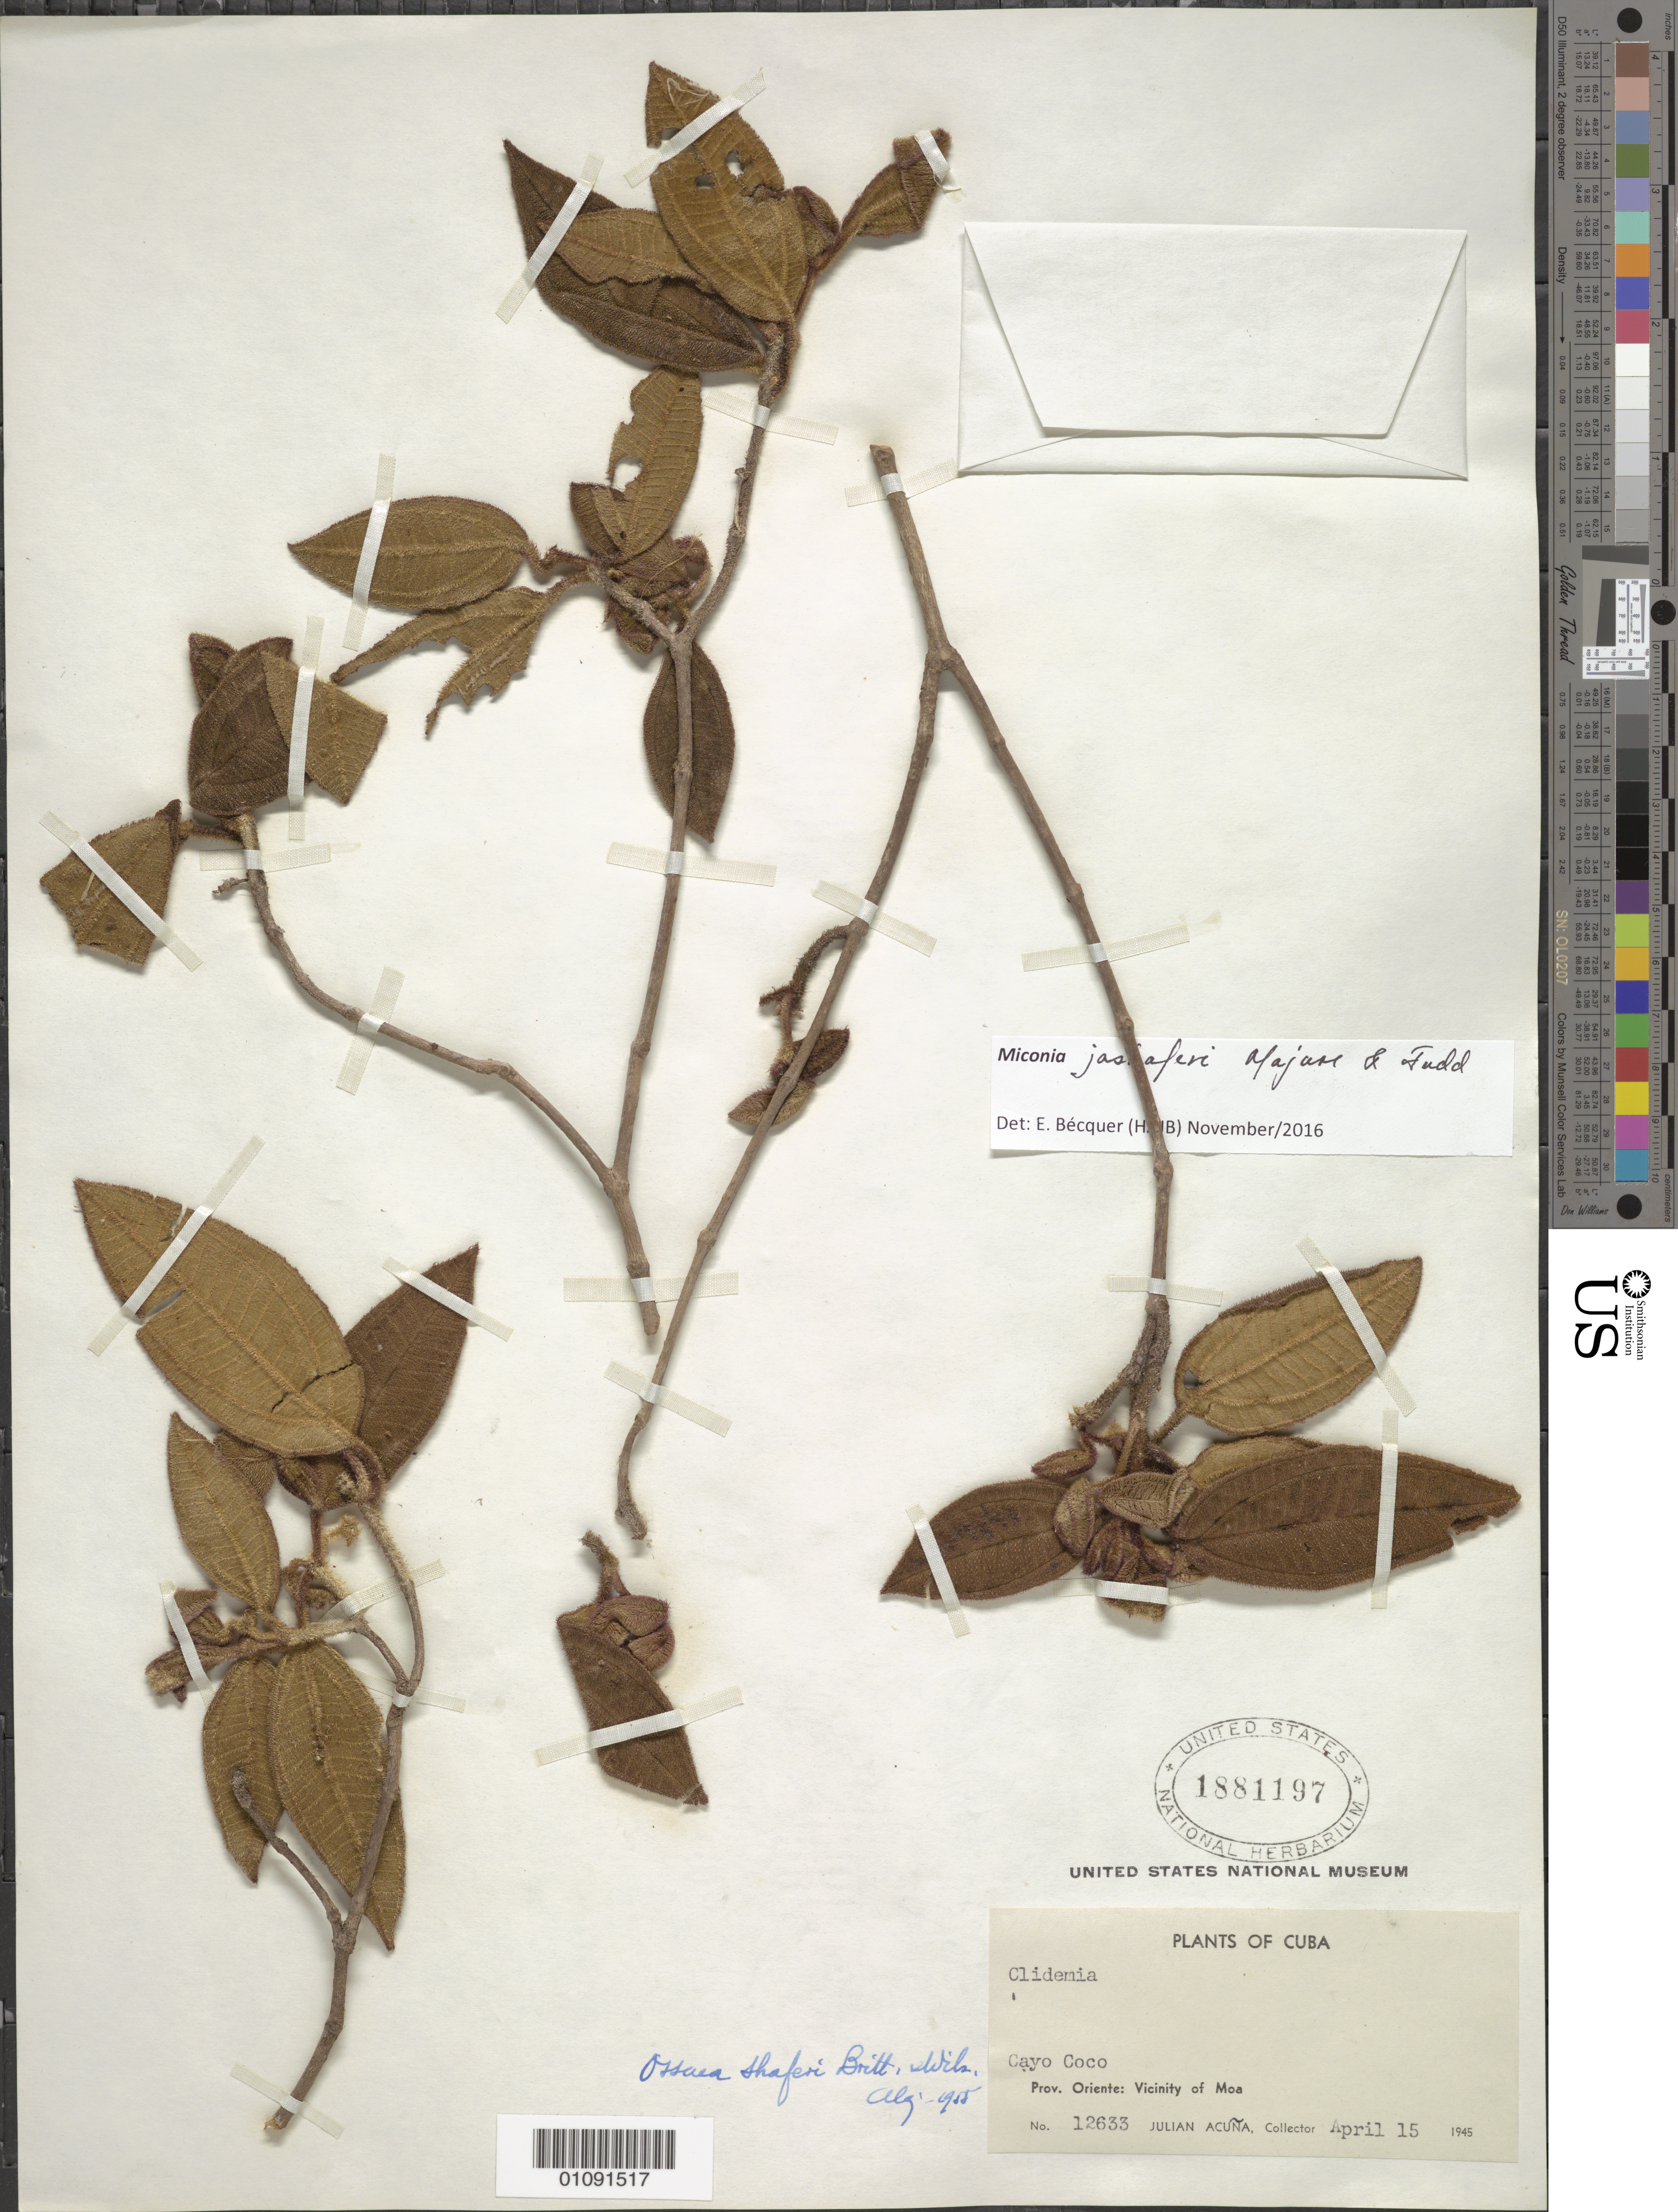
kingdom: Plantae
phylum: Tracheophyta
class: Magnoliopsida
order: Myrtales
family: Melastomataceae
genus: Miconia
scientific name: Miconia jashaferi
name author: Majure & Judd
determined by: Bécquer Granados, E. R.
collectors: J. Acuña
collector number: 12633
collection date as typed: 15 Apr 1945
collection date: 1945-04-15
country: Cuba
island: Cuba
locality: Oriente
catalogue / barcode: US 1881197